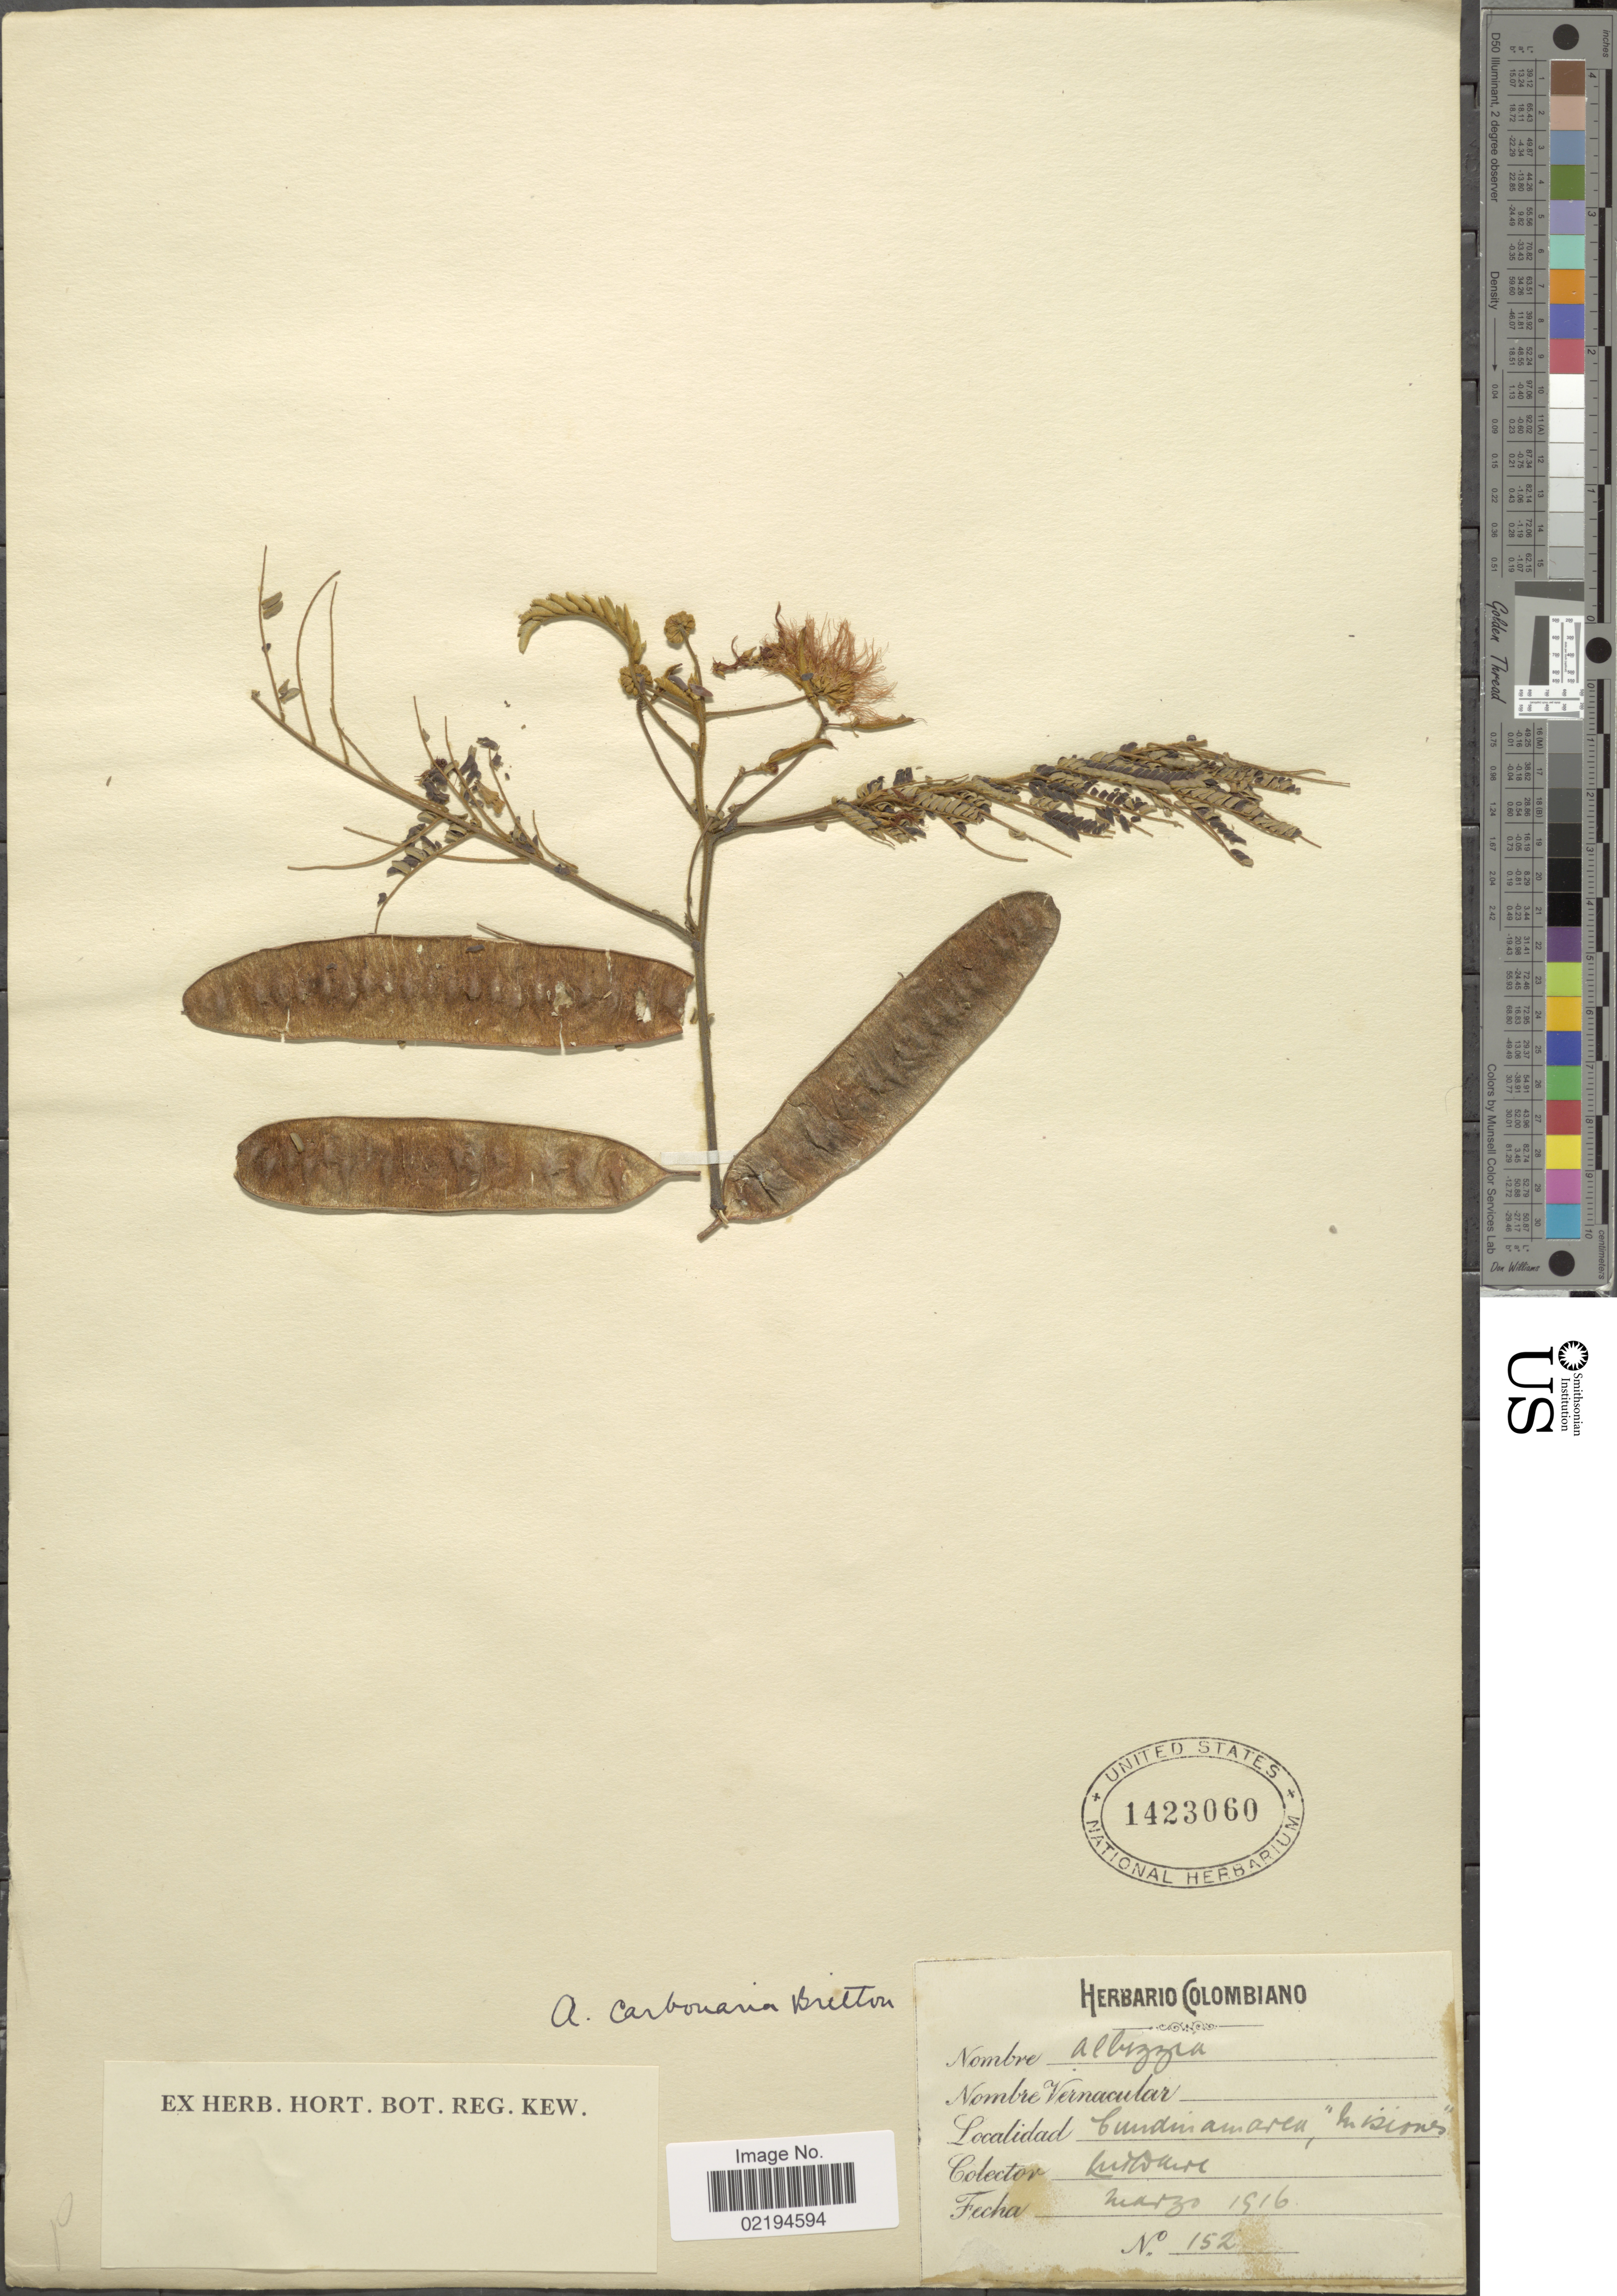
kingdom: Plantae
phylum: Tracheophyta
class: Magnoliopsida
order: Fabales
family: Fabaceae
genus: Pseudosamanea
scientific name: Pseudosamanea carbonaria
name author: (Britton) Koenen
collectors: M. T. Dawe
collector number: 152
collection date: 1916-03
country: Colombia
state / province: Cundinamarca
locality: Misiones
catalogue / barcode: US 1423060